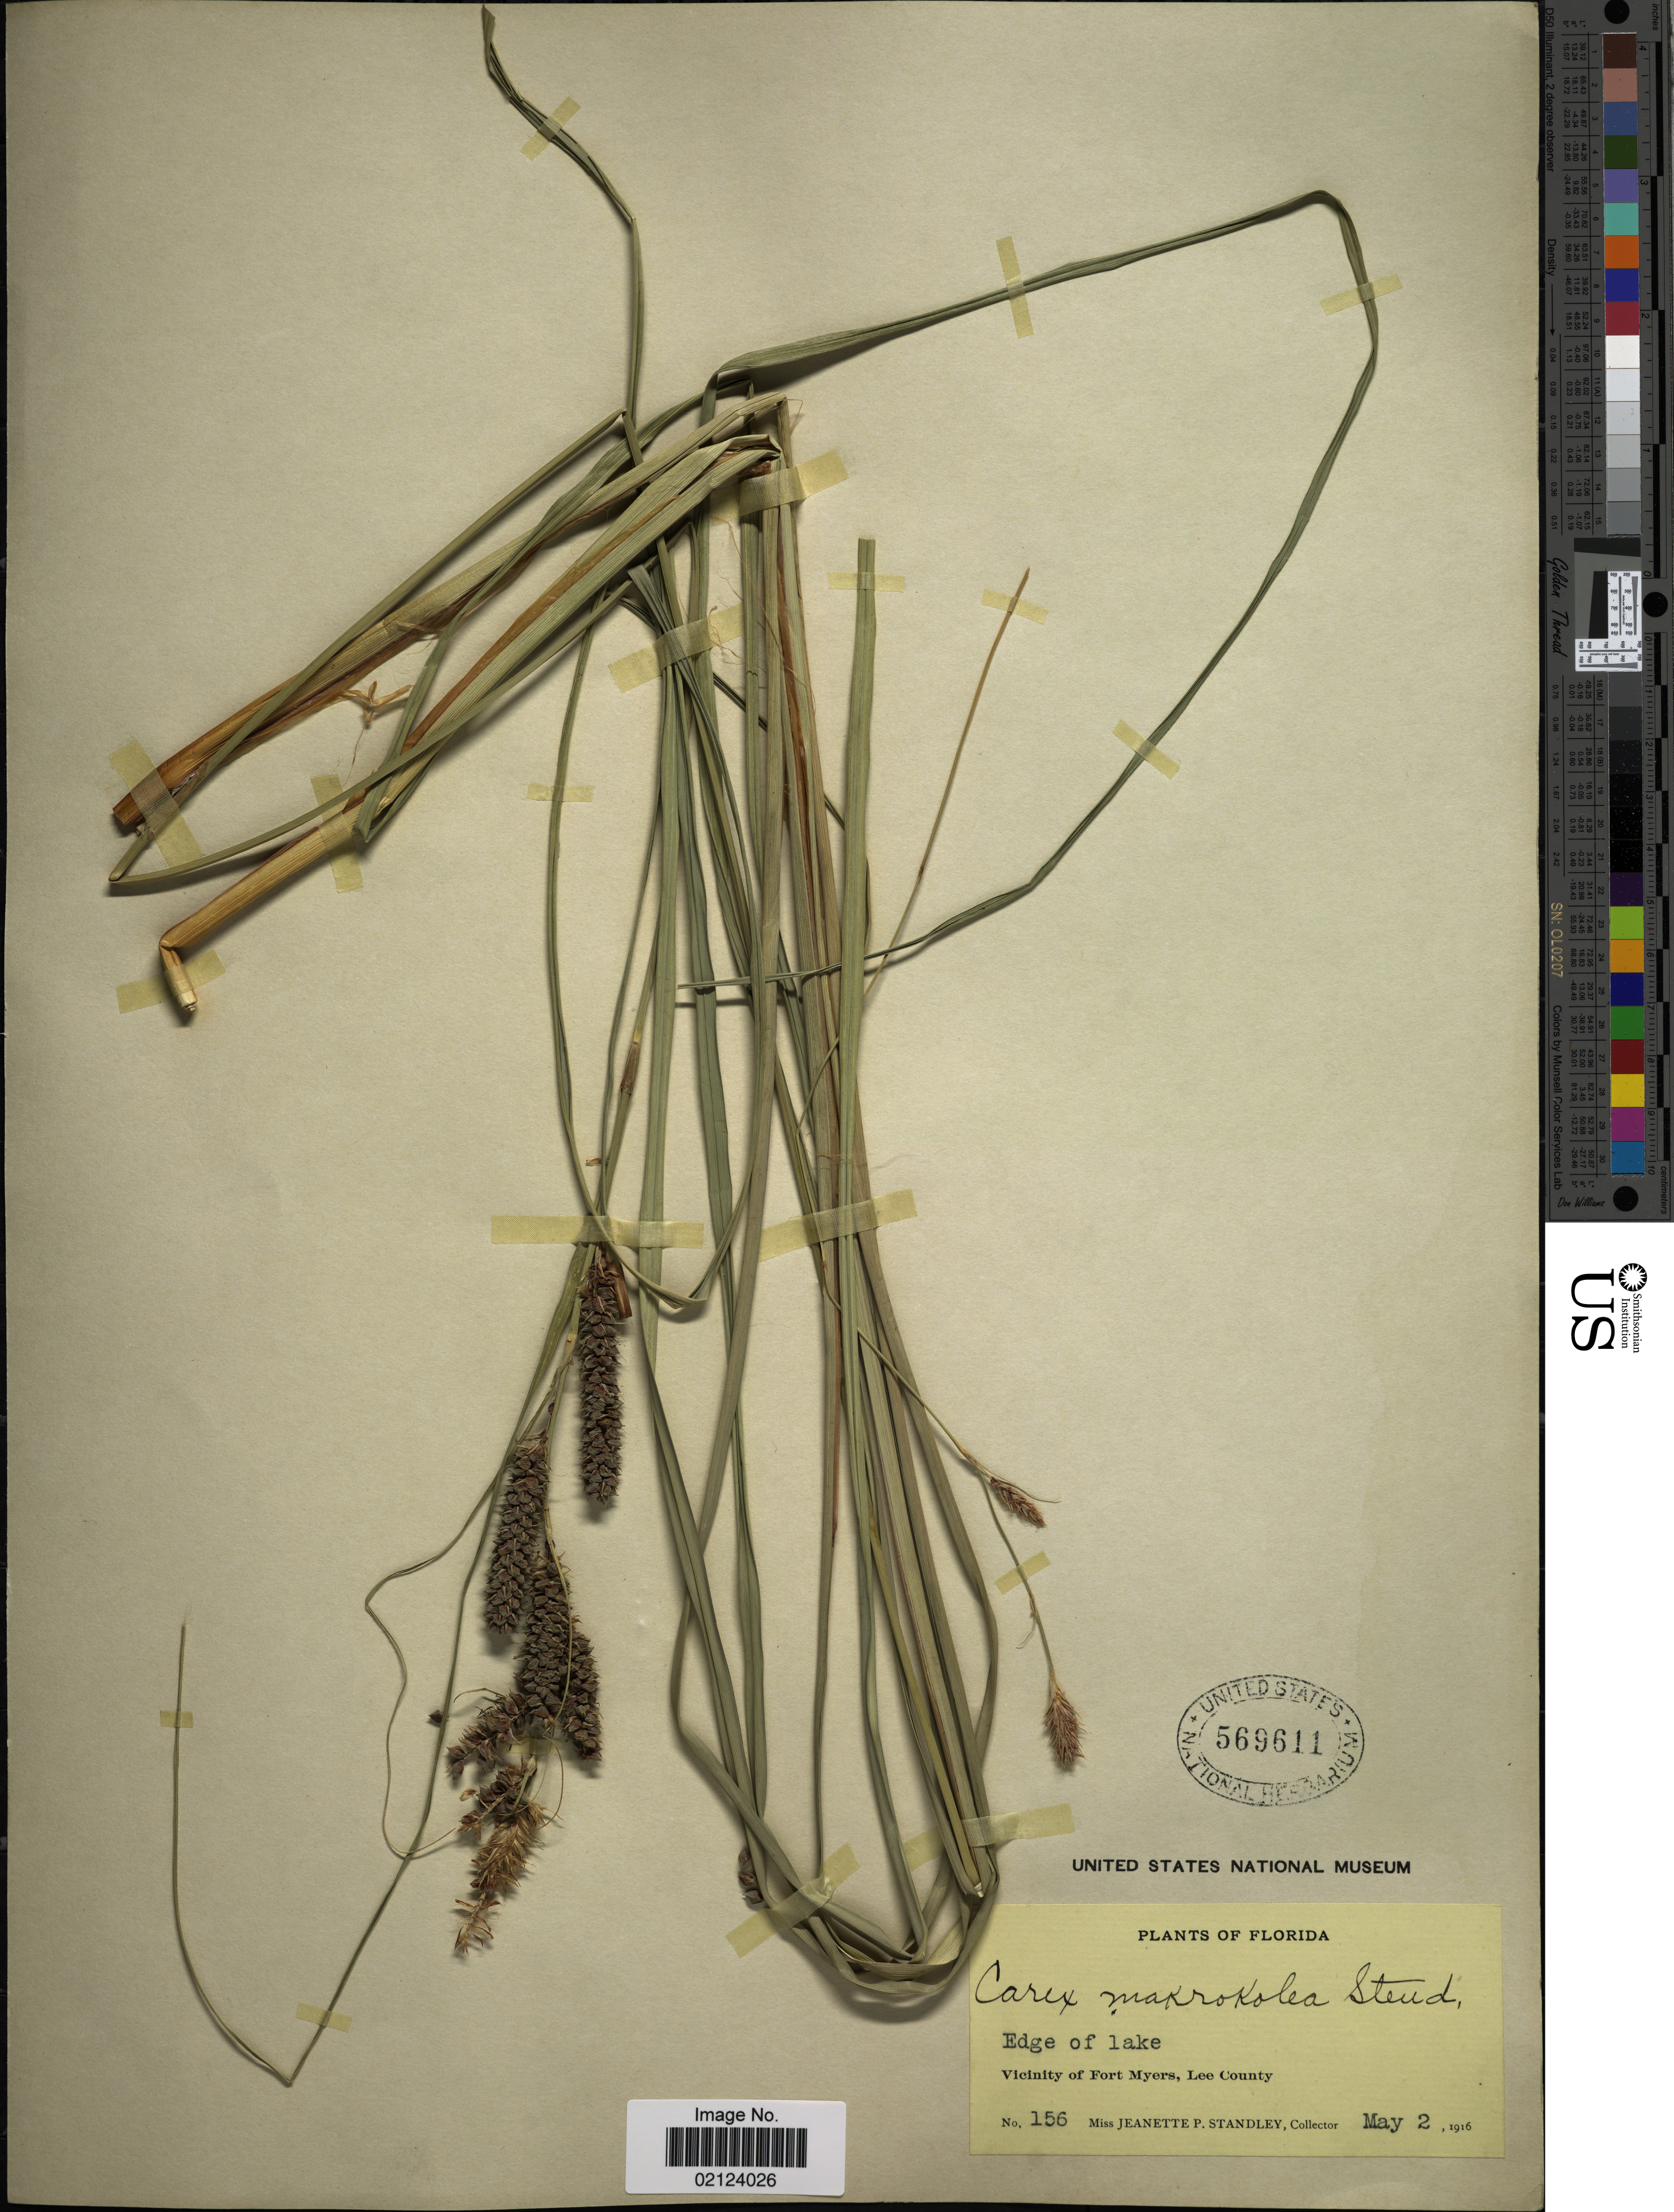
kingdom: Plantae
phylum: Tracheophyta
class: Liliopsida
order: Poales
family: Cyperaceae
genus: Carex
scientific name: Carex verrucosa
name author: Muhl.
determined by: Strong, Mark T., (BOT), Smithsonian Institution - National Museum of Natural History (UNITED STATES)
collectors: J. P. Standley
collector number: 156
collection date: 1916-05-02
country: United States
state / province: Florida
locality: Edge of Lake. Vicinity of Fort Meyers, Lee County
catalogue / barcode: US 569611